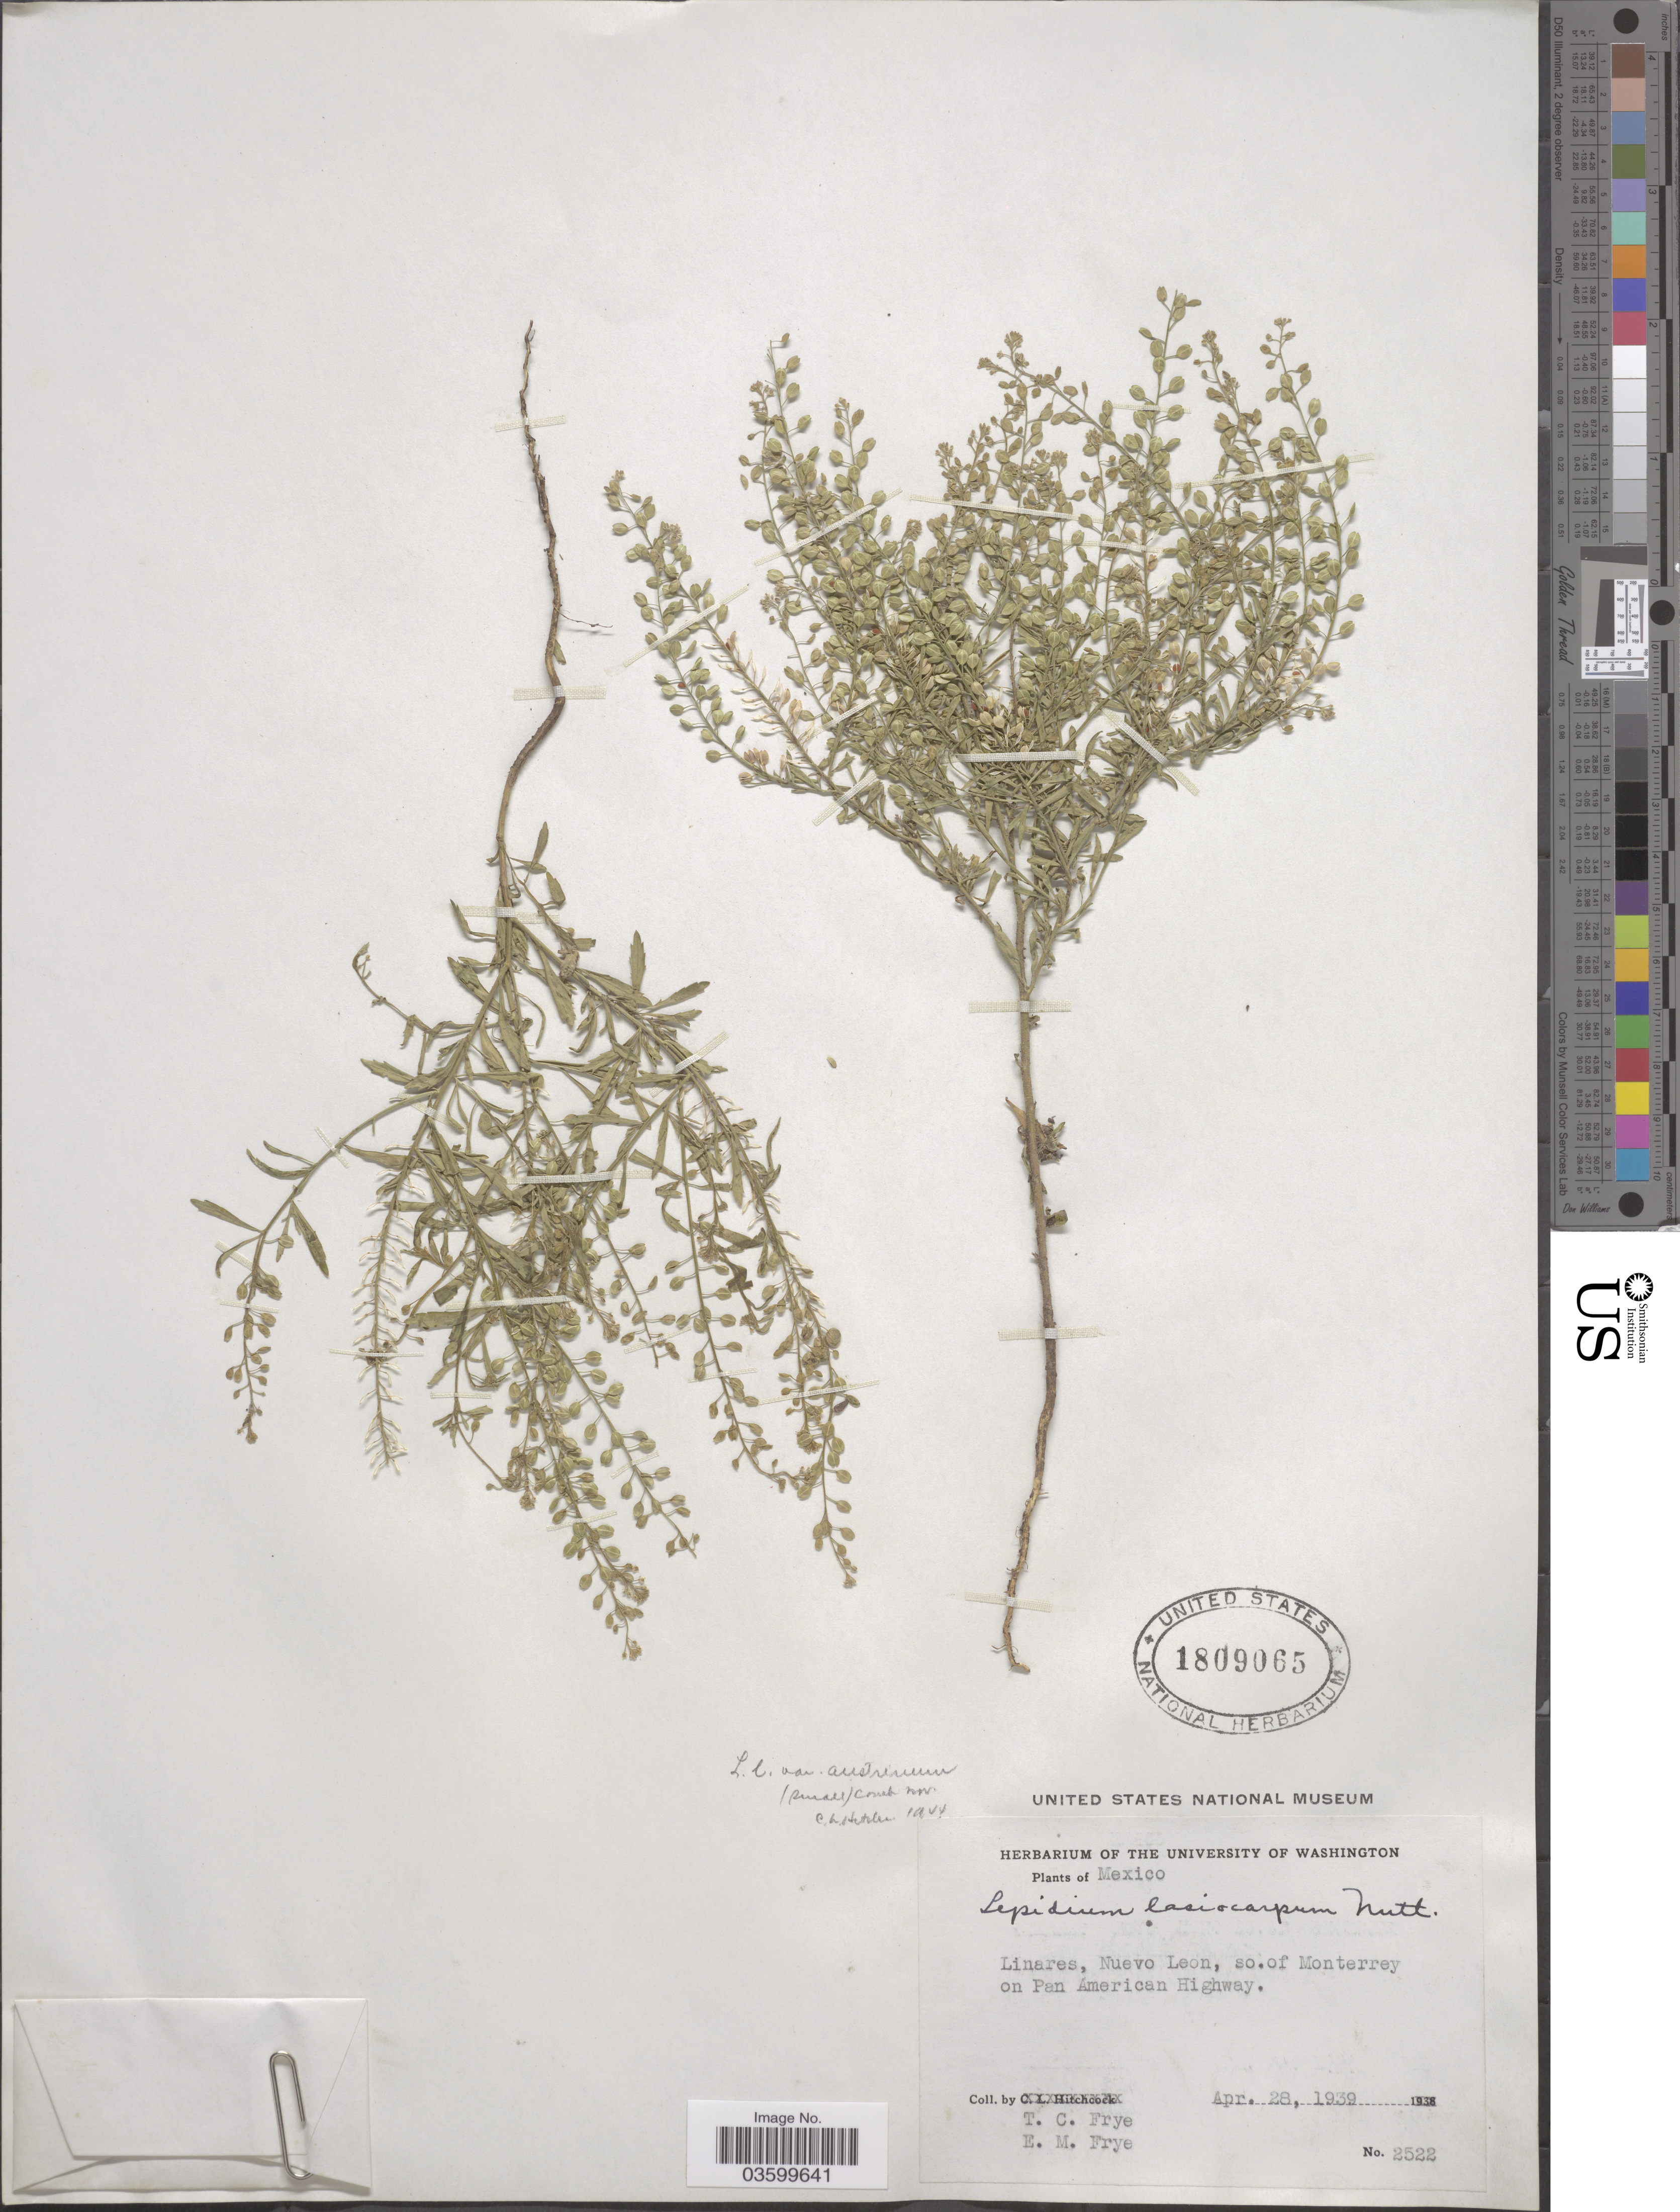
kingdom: Plantae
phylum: Tracheophyta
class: Magnoliopsida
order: Brassicales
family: Brassicaceae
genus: Lepidium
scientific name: Lepidium lasiocarpum var. orbiculare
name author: (Thell.) C.L. Hitchc.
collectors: T. C. Frye & E. Frye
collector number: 2522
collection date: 1939-04-28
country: Mexico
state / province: Nuevo León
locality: Linares, so. of Monterrey on Pan American Highway.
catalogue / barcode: US 1809065